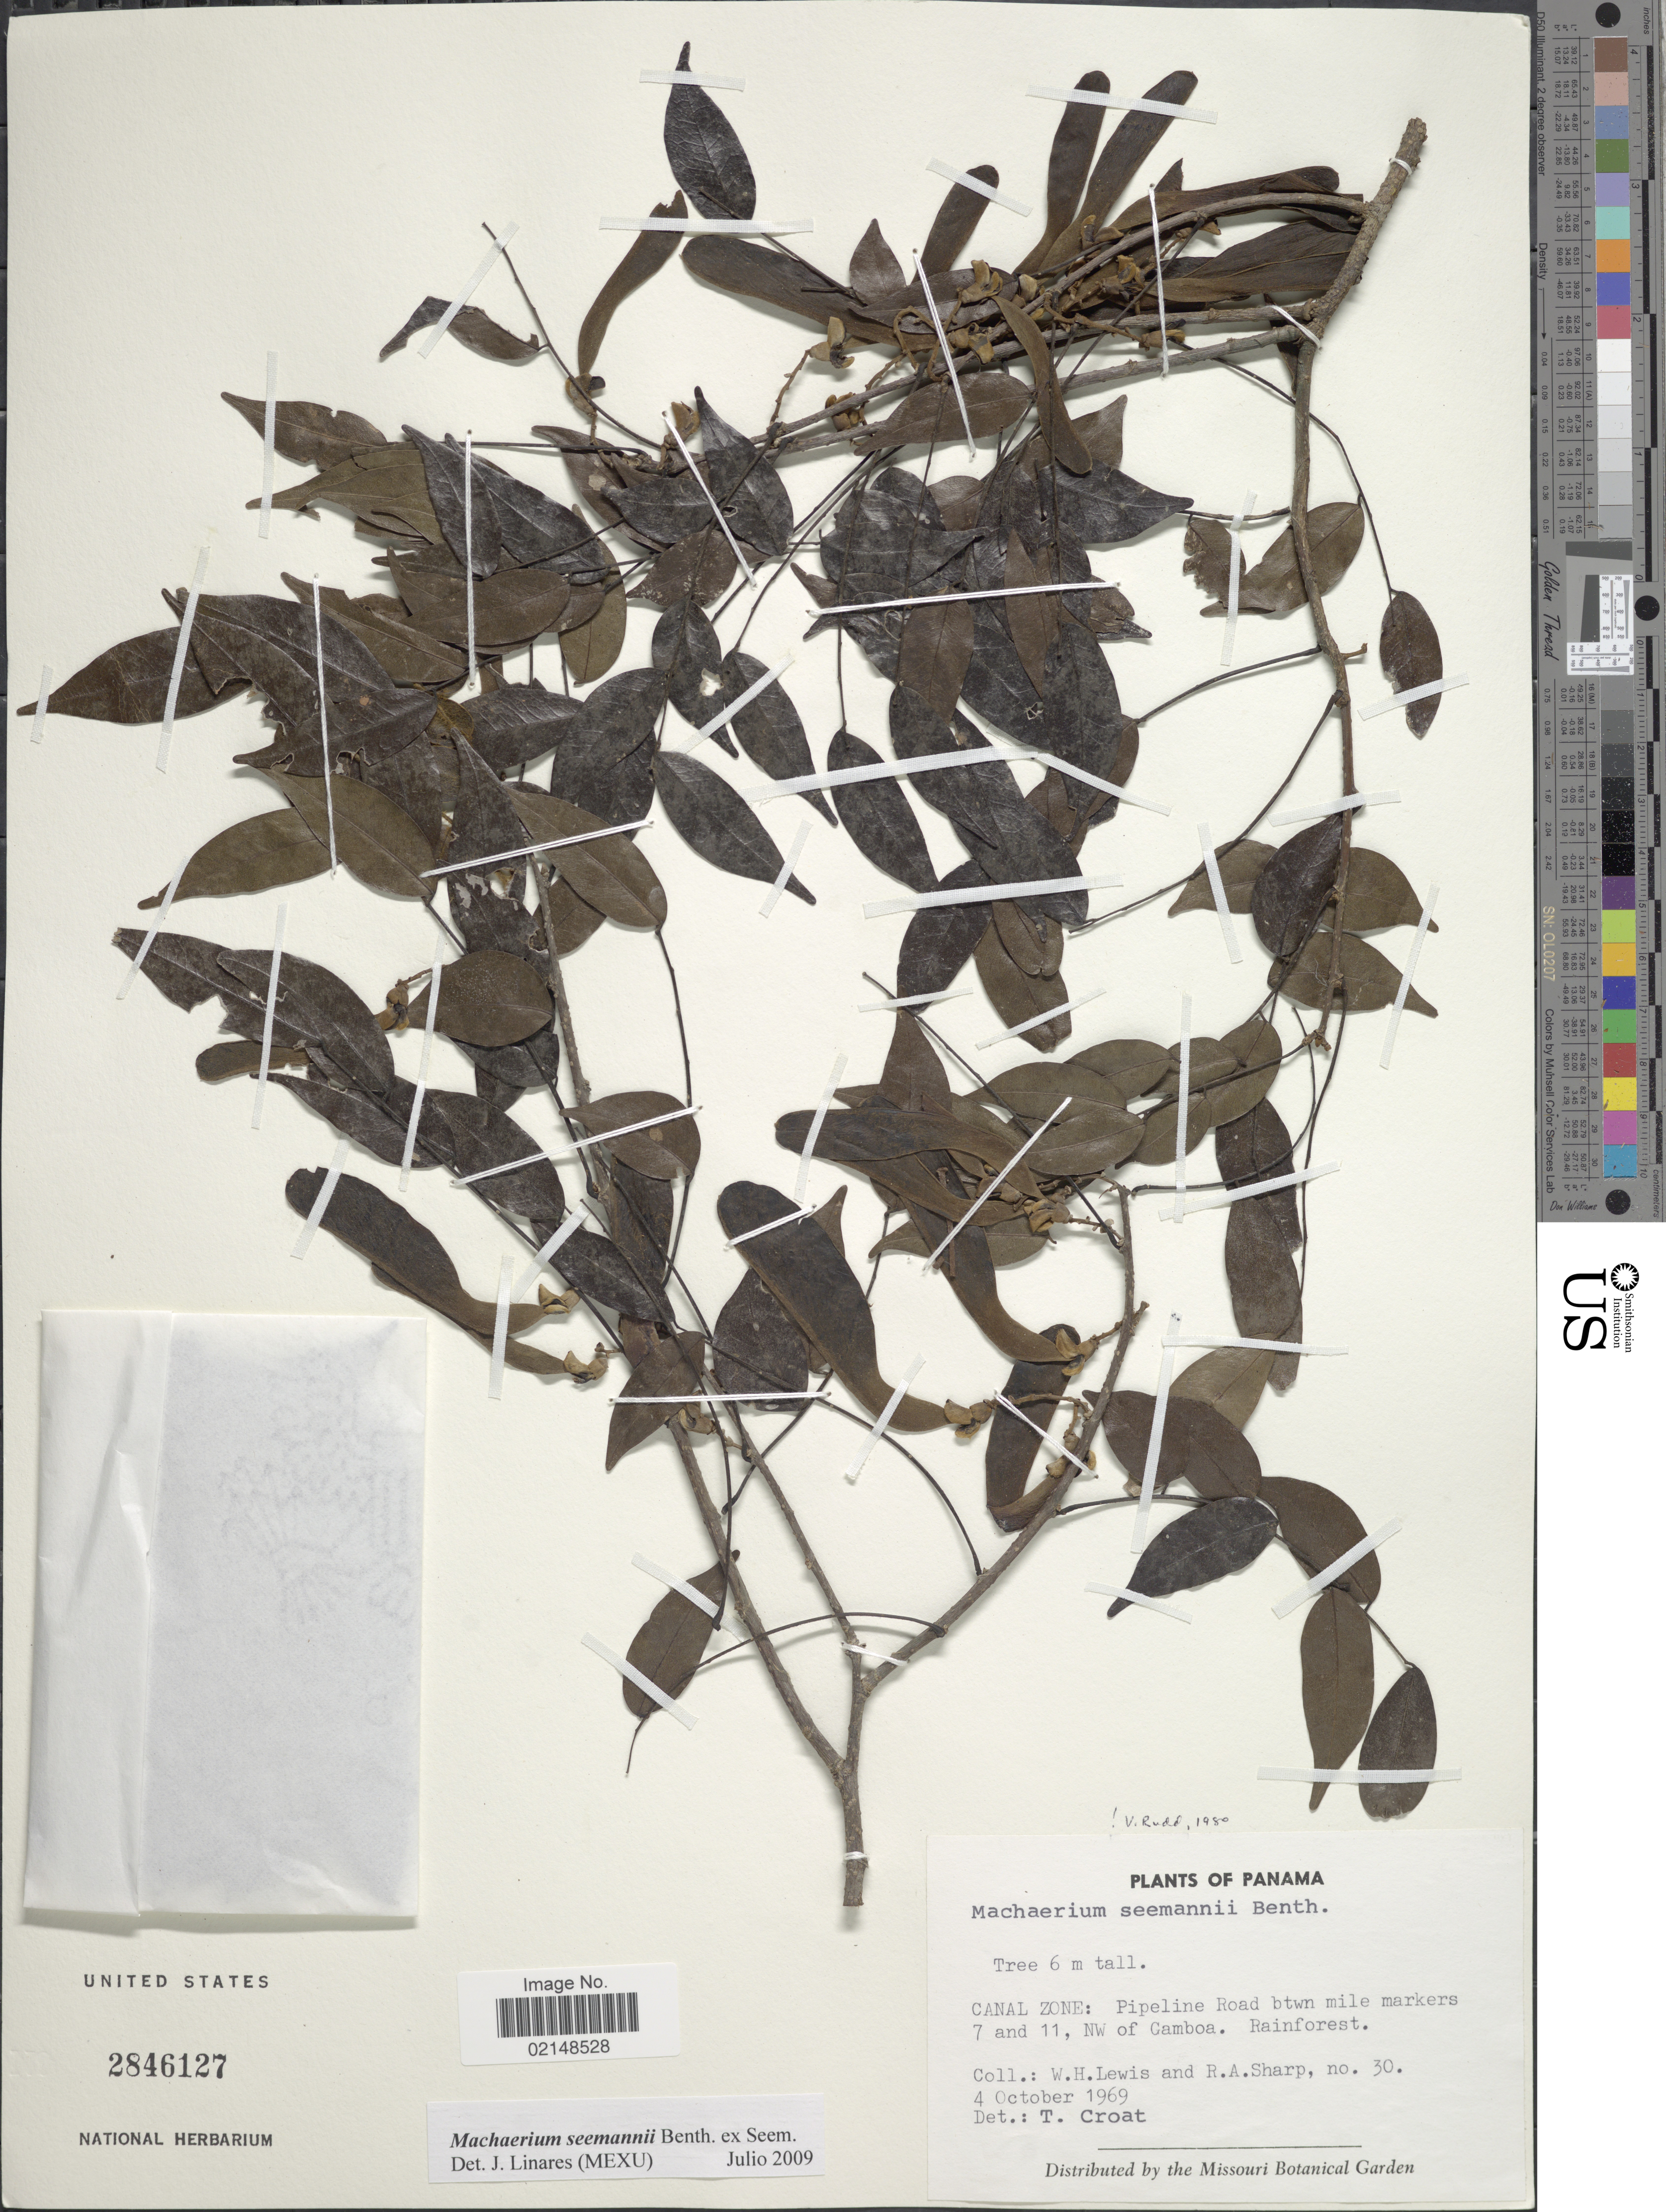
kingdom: Plantae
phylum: Tracheophyta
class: Magnoliopsida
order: Fabales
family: Fabaceae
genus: Machaerium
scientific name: Machaerium seemanni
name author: Benth. in Seem.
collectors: W. H. Lewis & R. Sharp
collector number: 30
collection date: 1969-10-04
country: Panama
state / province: Colón / Panamá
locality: Canal Zone: Pipeline Road btn mile markers 7 and 11, NW of Camboa.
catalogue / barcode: US 2846127